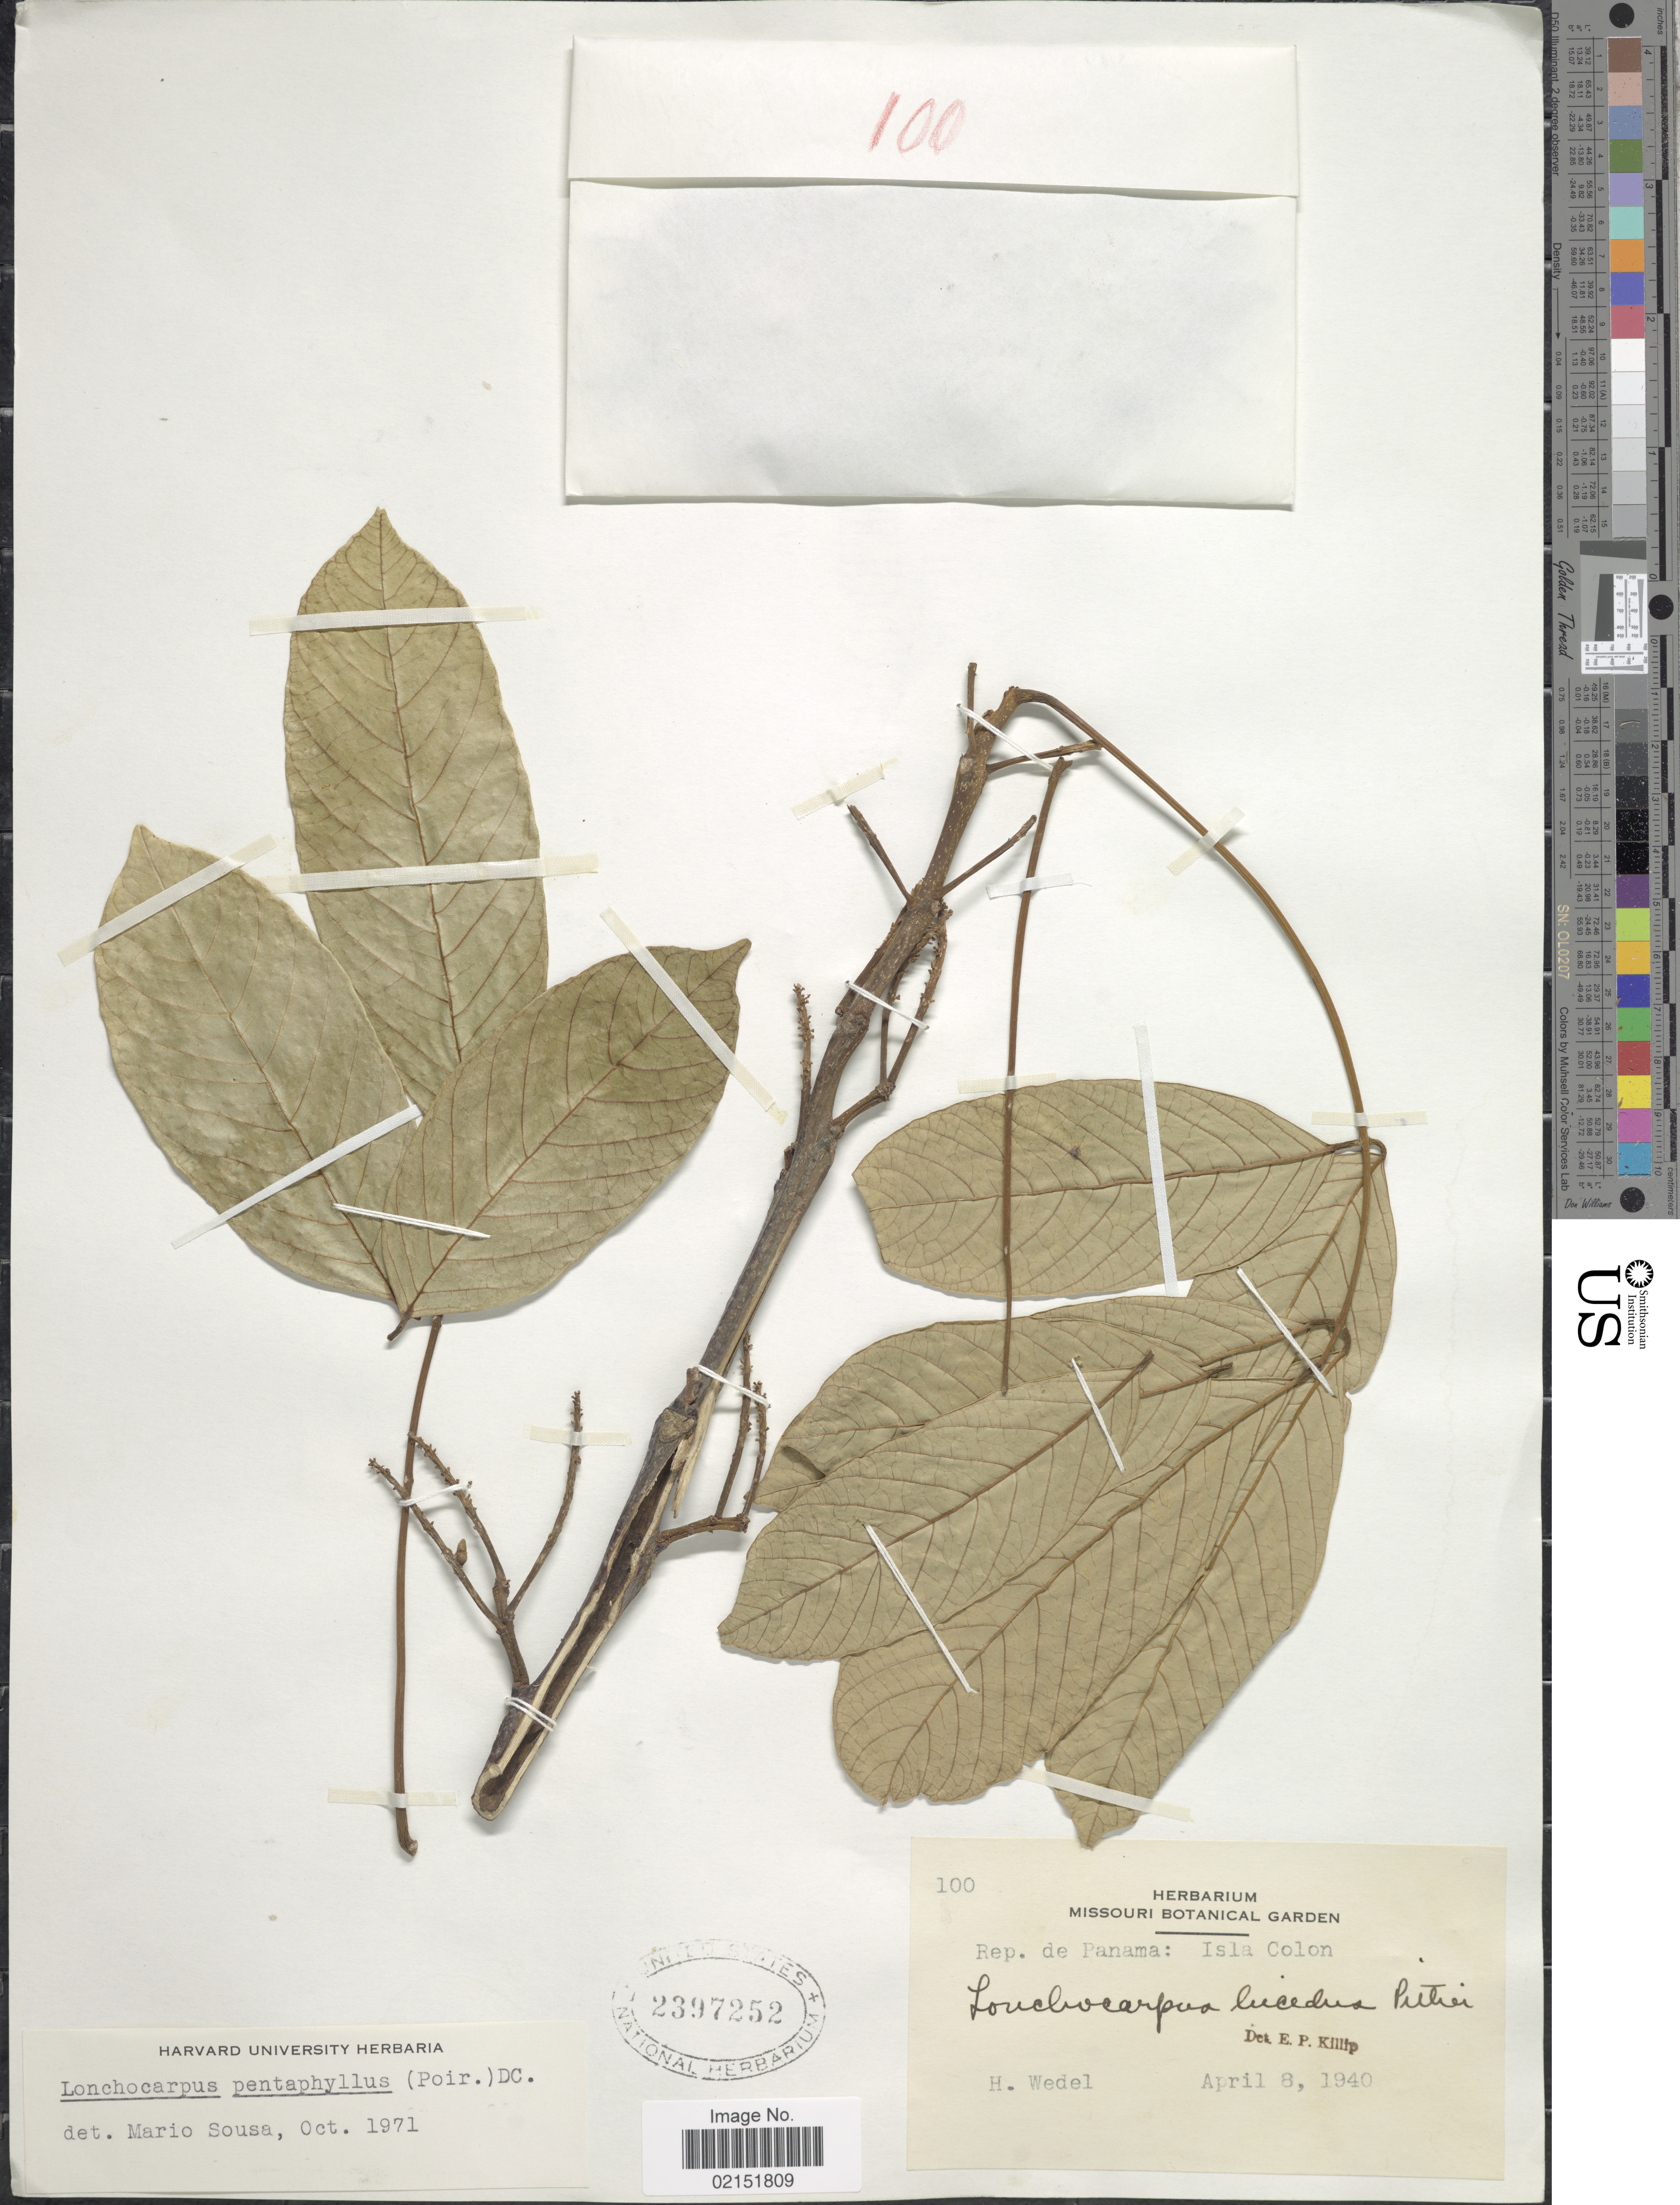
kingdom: Plantae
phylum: Tracheophyta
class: Magnoliopsida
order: Fabales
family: Fabaceae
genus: Lonchocarpus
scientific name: Lonchocarpus pentaphyllus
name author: (Poir.) DC.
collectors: H. von Wedel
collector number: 100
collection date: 1940-04-08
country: Panama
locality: Rep. de Panama: Isla Colon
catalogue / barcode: US 2397252